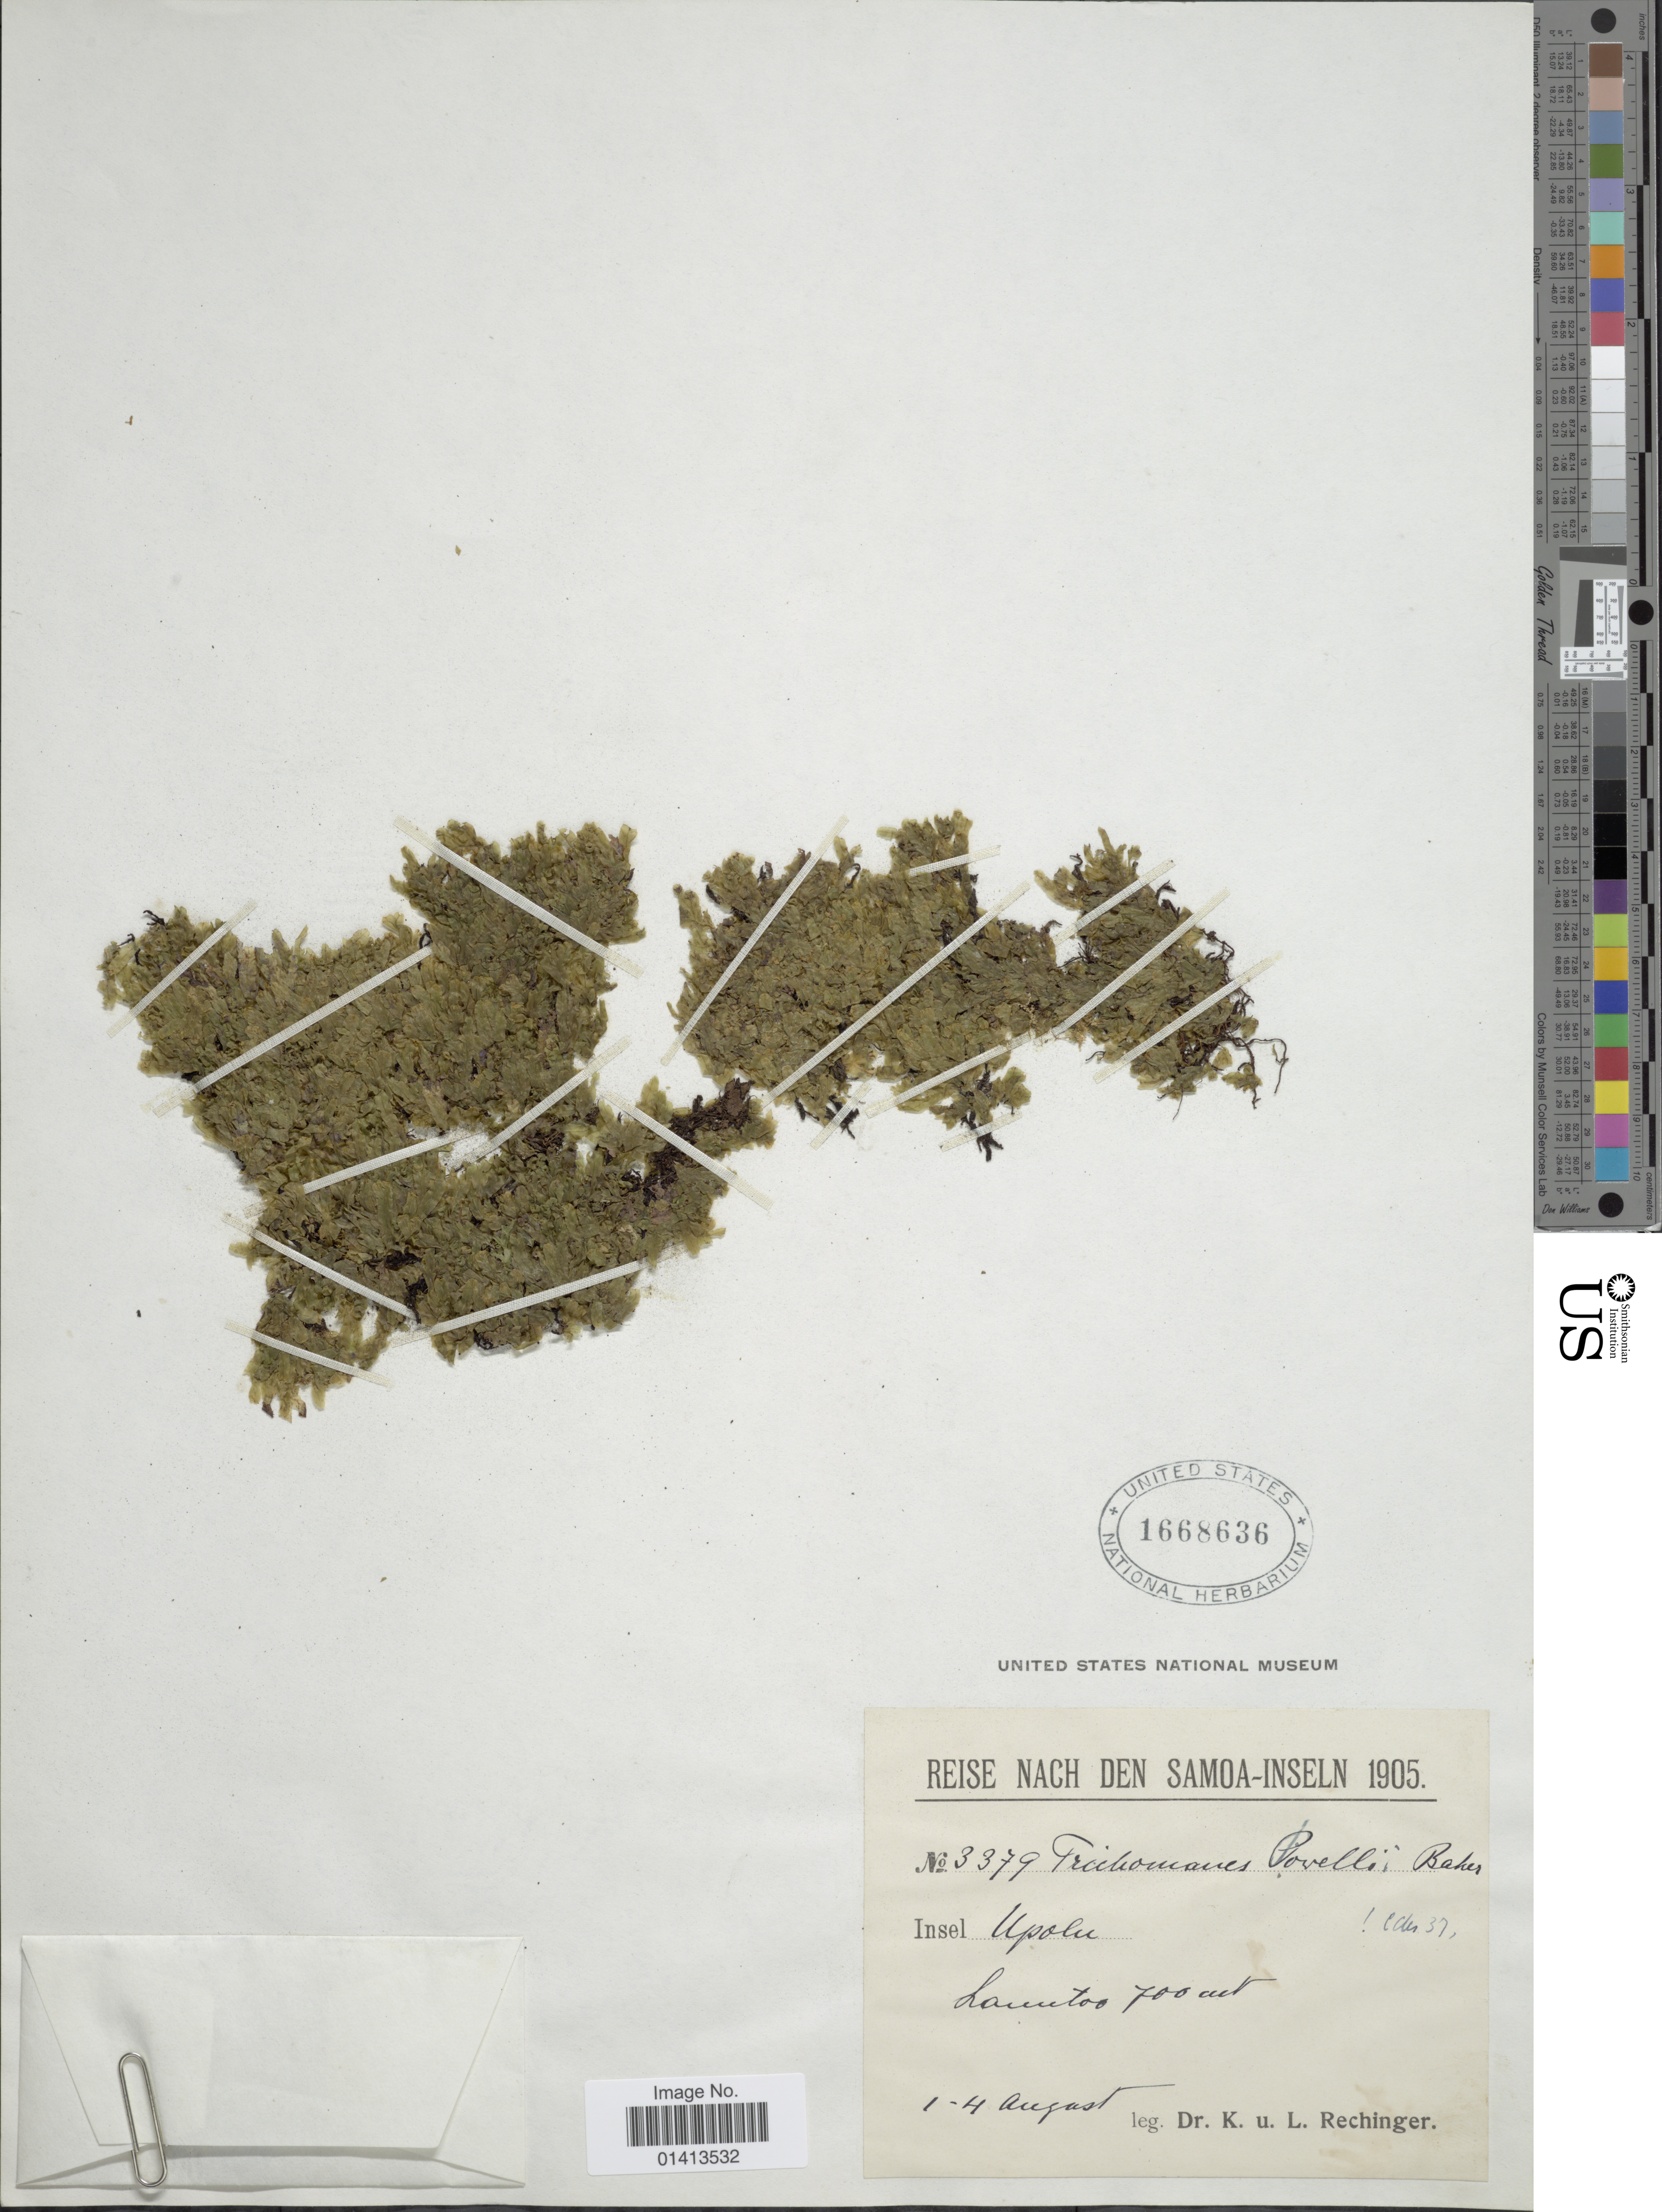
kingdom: Plantae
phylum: Tracheophyta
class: Polypodiopsida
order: Hymenophyllales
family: Hymenophyllaceae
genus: Crepidomanes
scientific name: Crepidomanes powellii (Baker) comb. ined., 2015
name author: (Baker)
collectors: K. Rechinger & L. Rechinger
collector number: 3379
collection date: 1905-08-01/1905-08-04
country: Samoa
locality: Upolu, lammtos [interpreted]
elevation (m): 700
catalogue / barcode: US 1668636